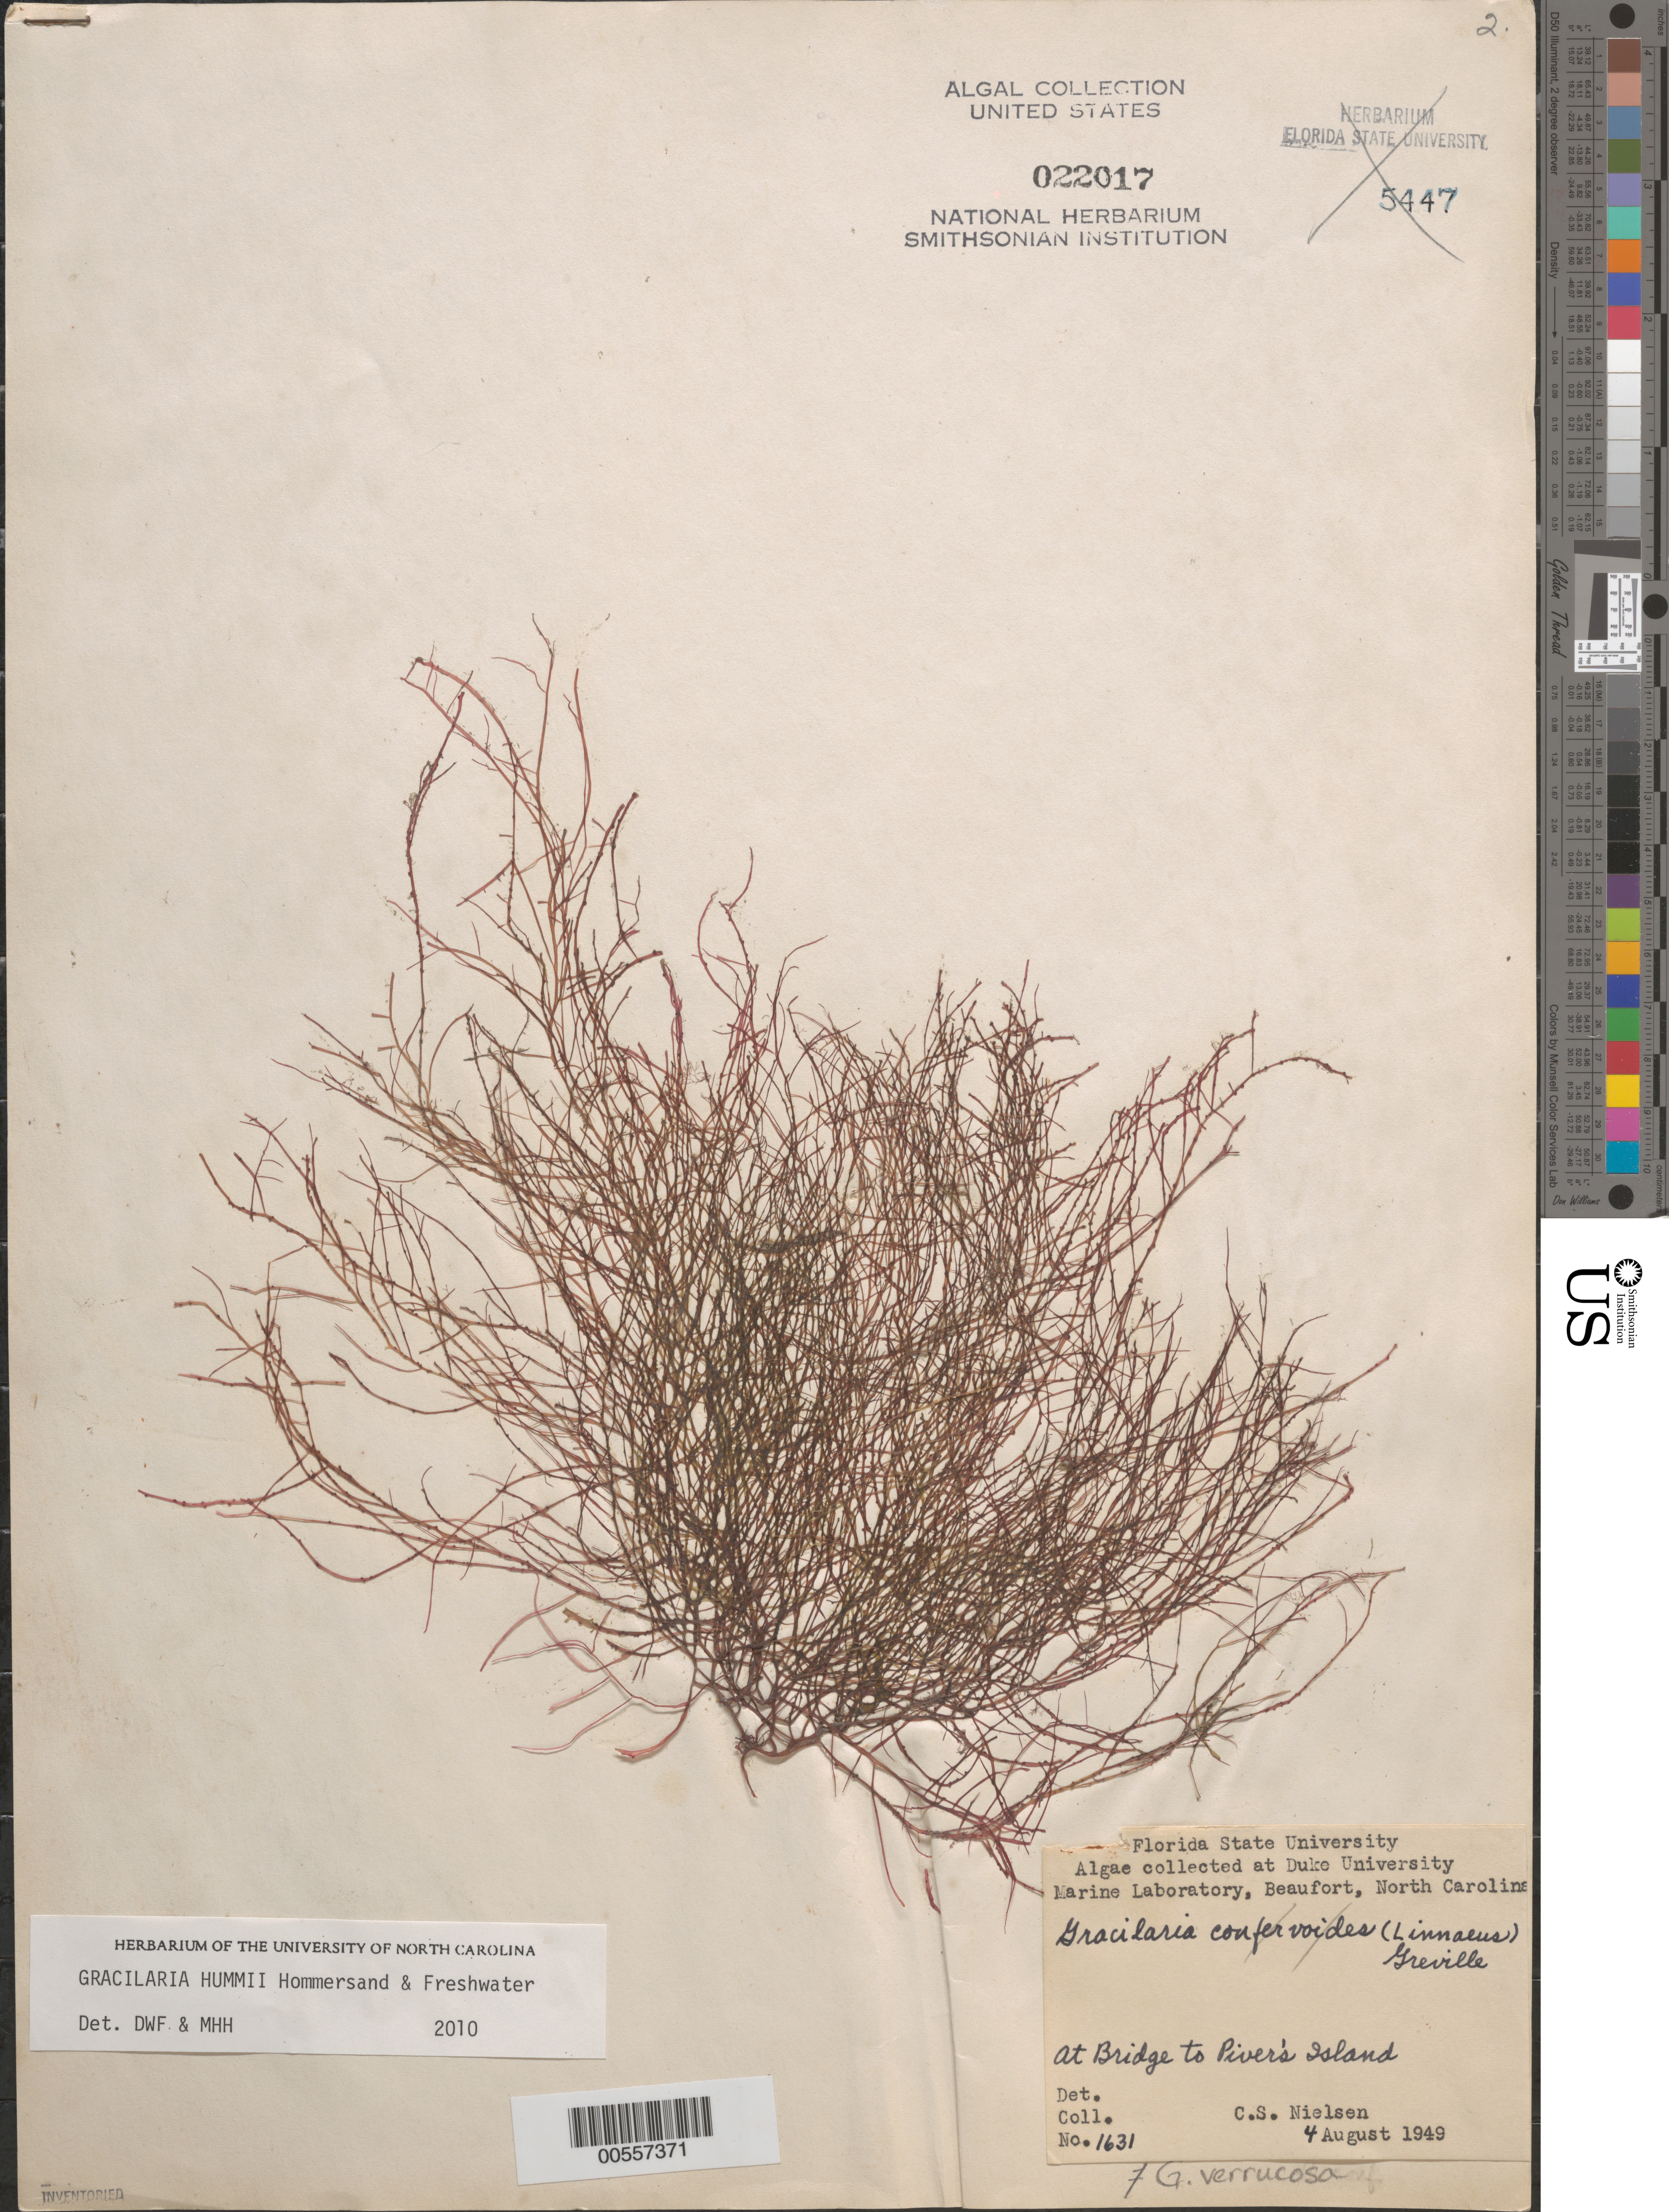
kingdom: Plantae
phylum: Rhodophyta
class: Florideophyceae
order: Gracilariales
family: Gracilariaceae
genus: Gracilaria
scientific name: Gracilaria hummii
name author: Hommers. & Freshwater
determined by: Freshwater, D. W.; Hommersand, M. H.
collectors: C. S. Nielsen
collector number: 1631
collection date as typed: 04 Aug 1949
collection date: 1949-08-04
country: United States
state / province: North Carolina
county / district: Carteret County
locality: Pivers Island Bridge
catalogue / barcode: US 22017